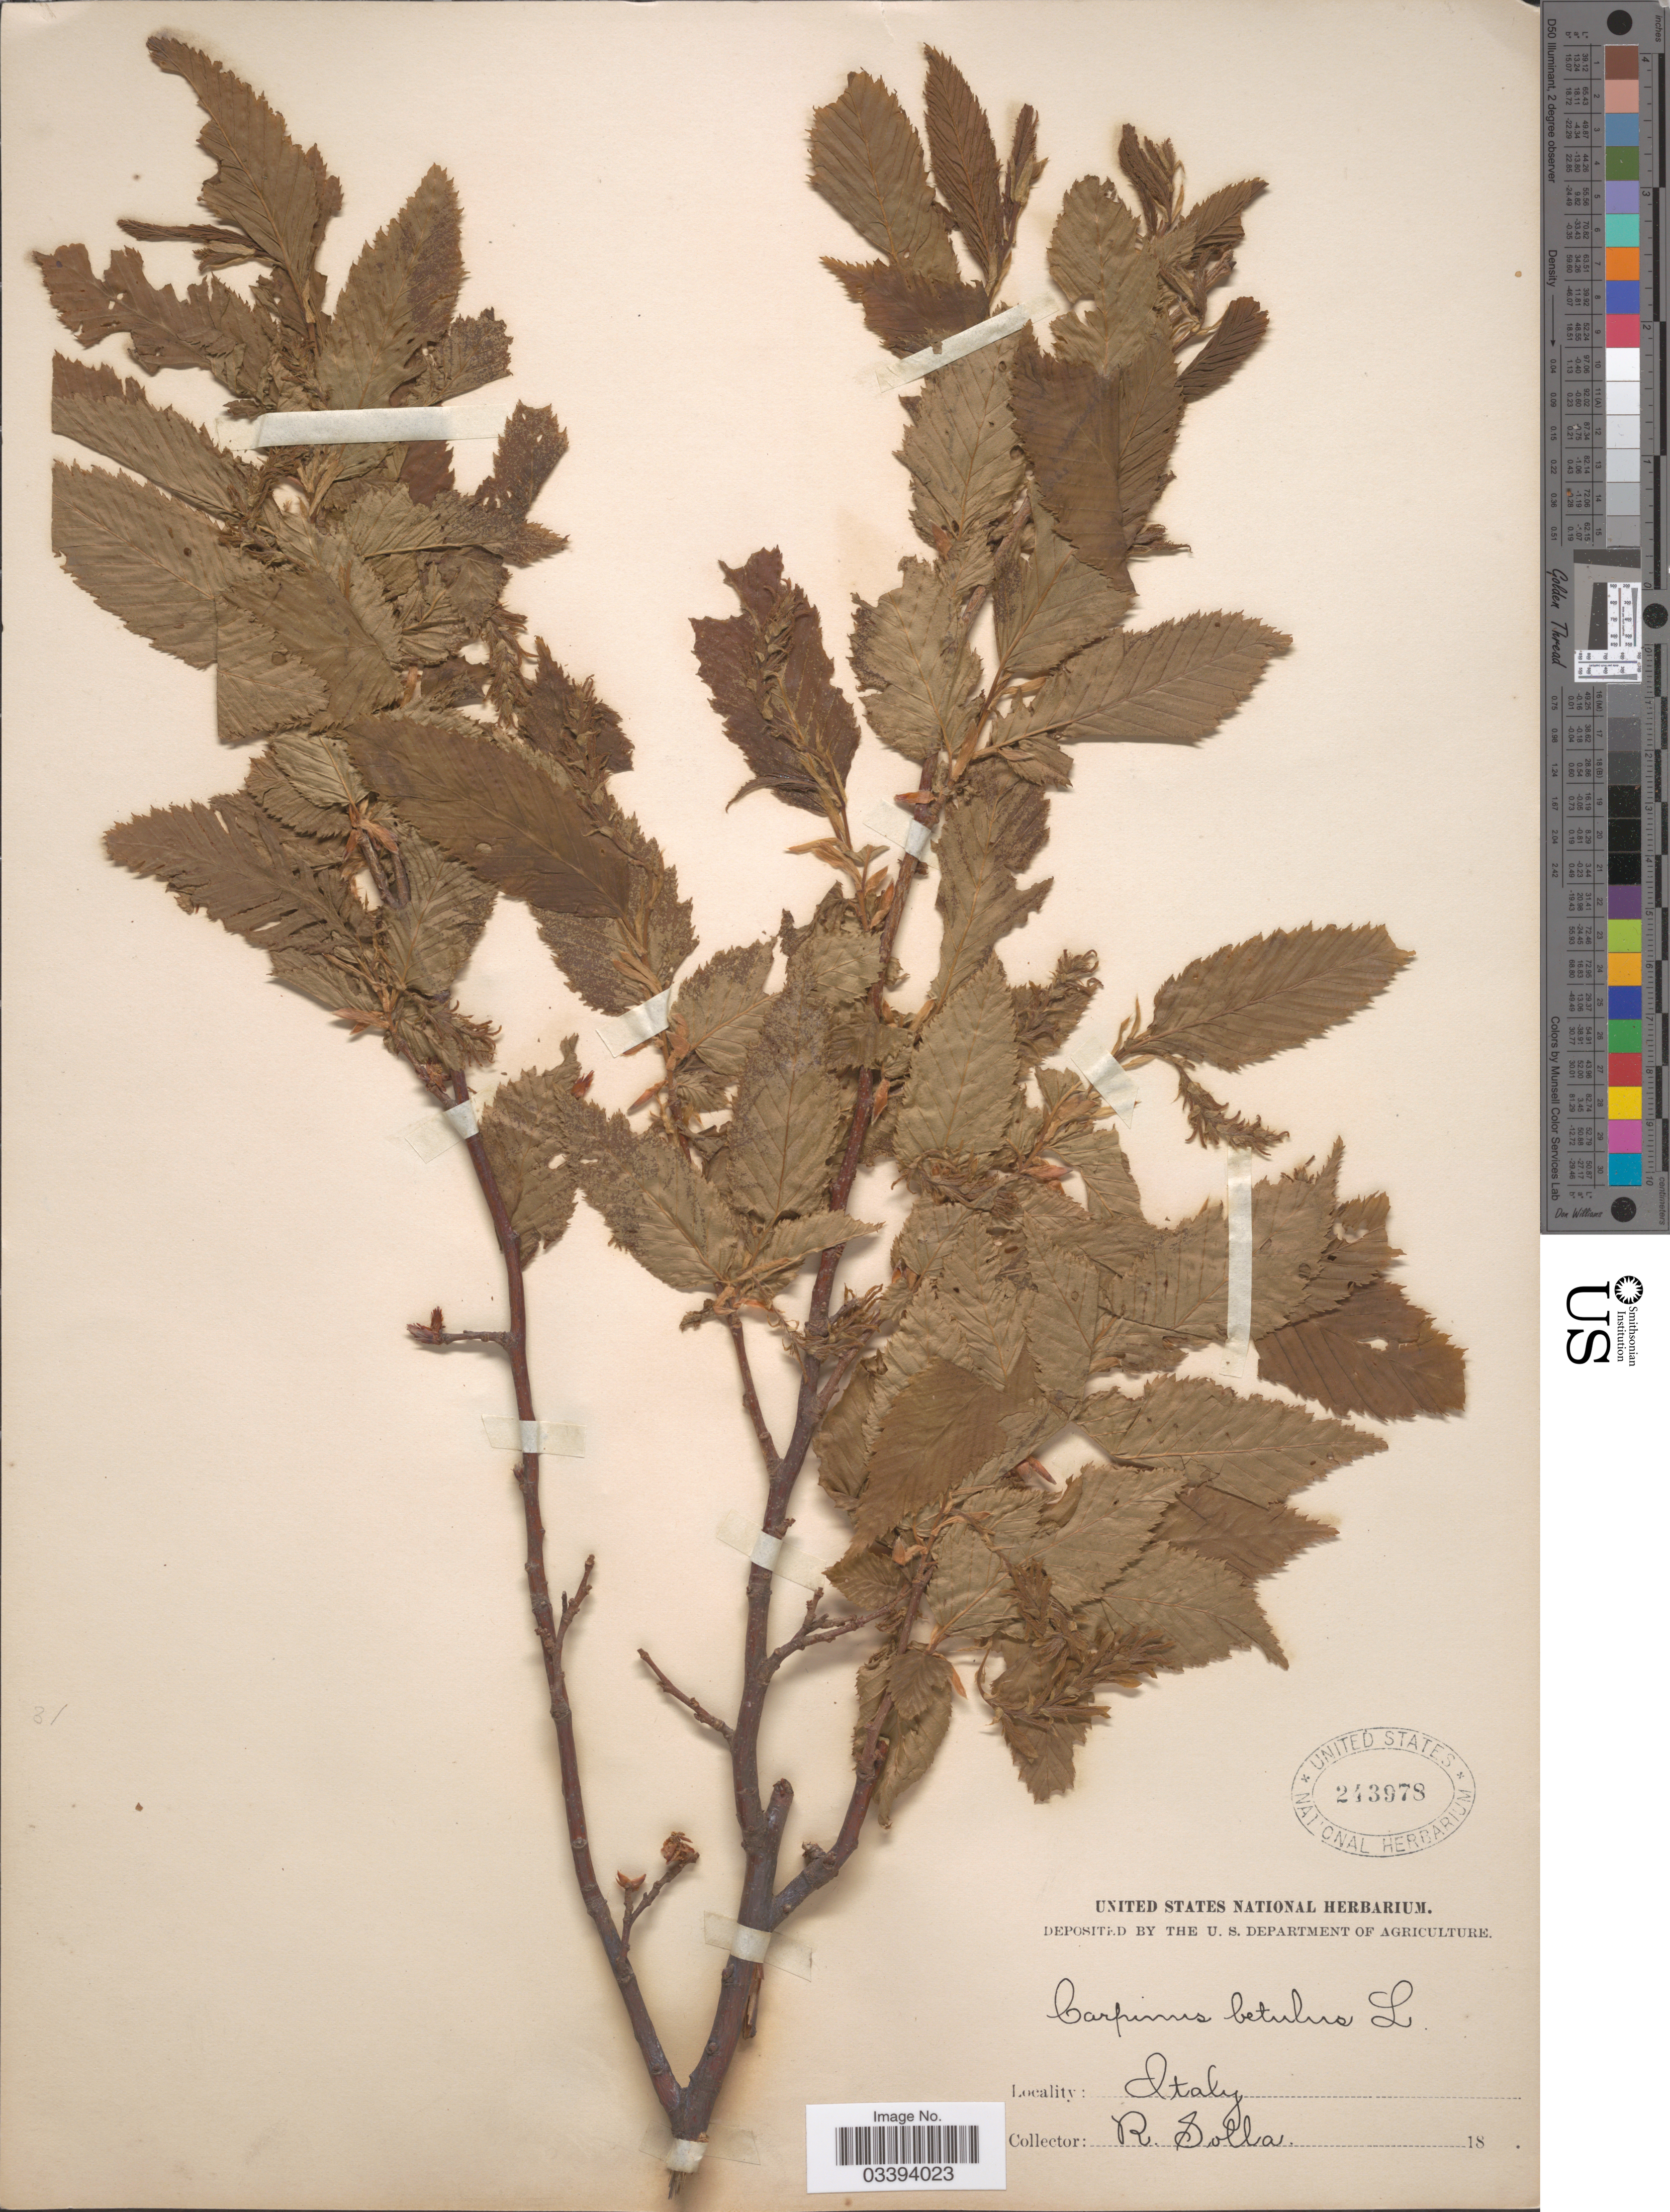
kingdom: Plantae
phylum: Tracheophyta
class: Magnoliopsida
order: Fagales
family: Betulaceae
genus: Carpinus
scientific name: Carpinus betulus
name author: L.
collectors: R. Solla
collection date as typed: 18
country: Italy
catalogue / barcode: US 243978